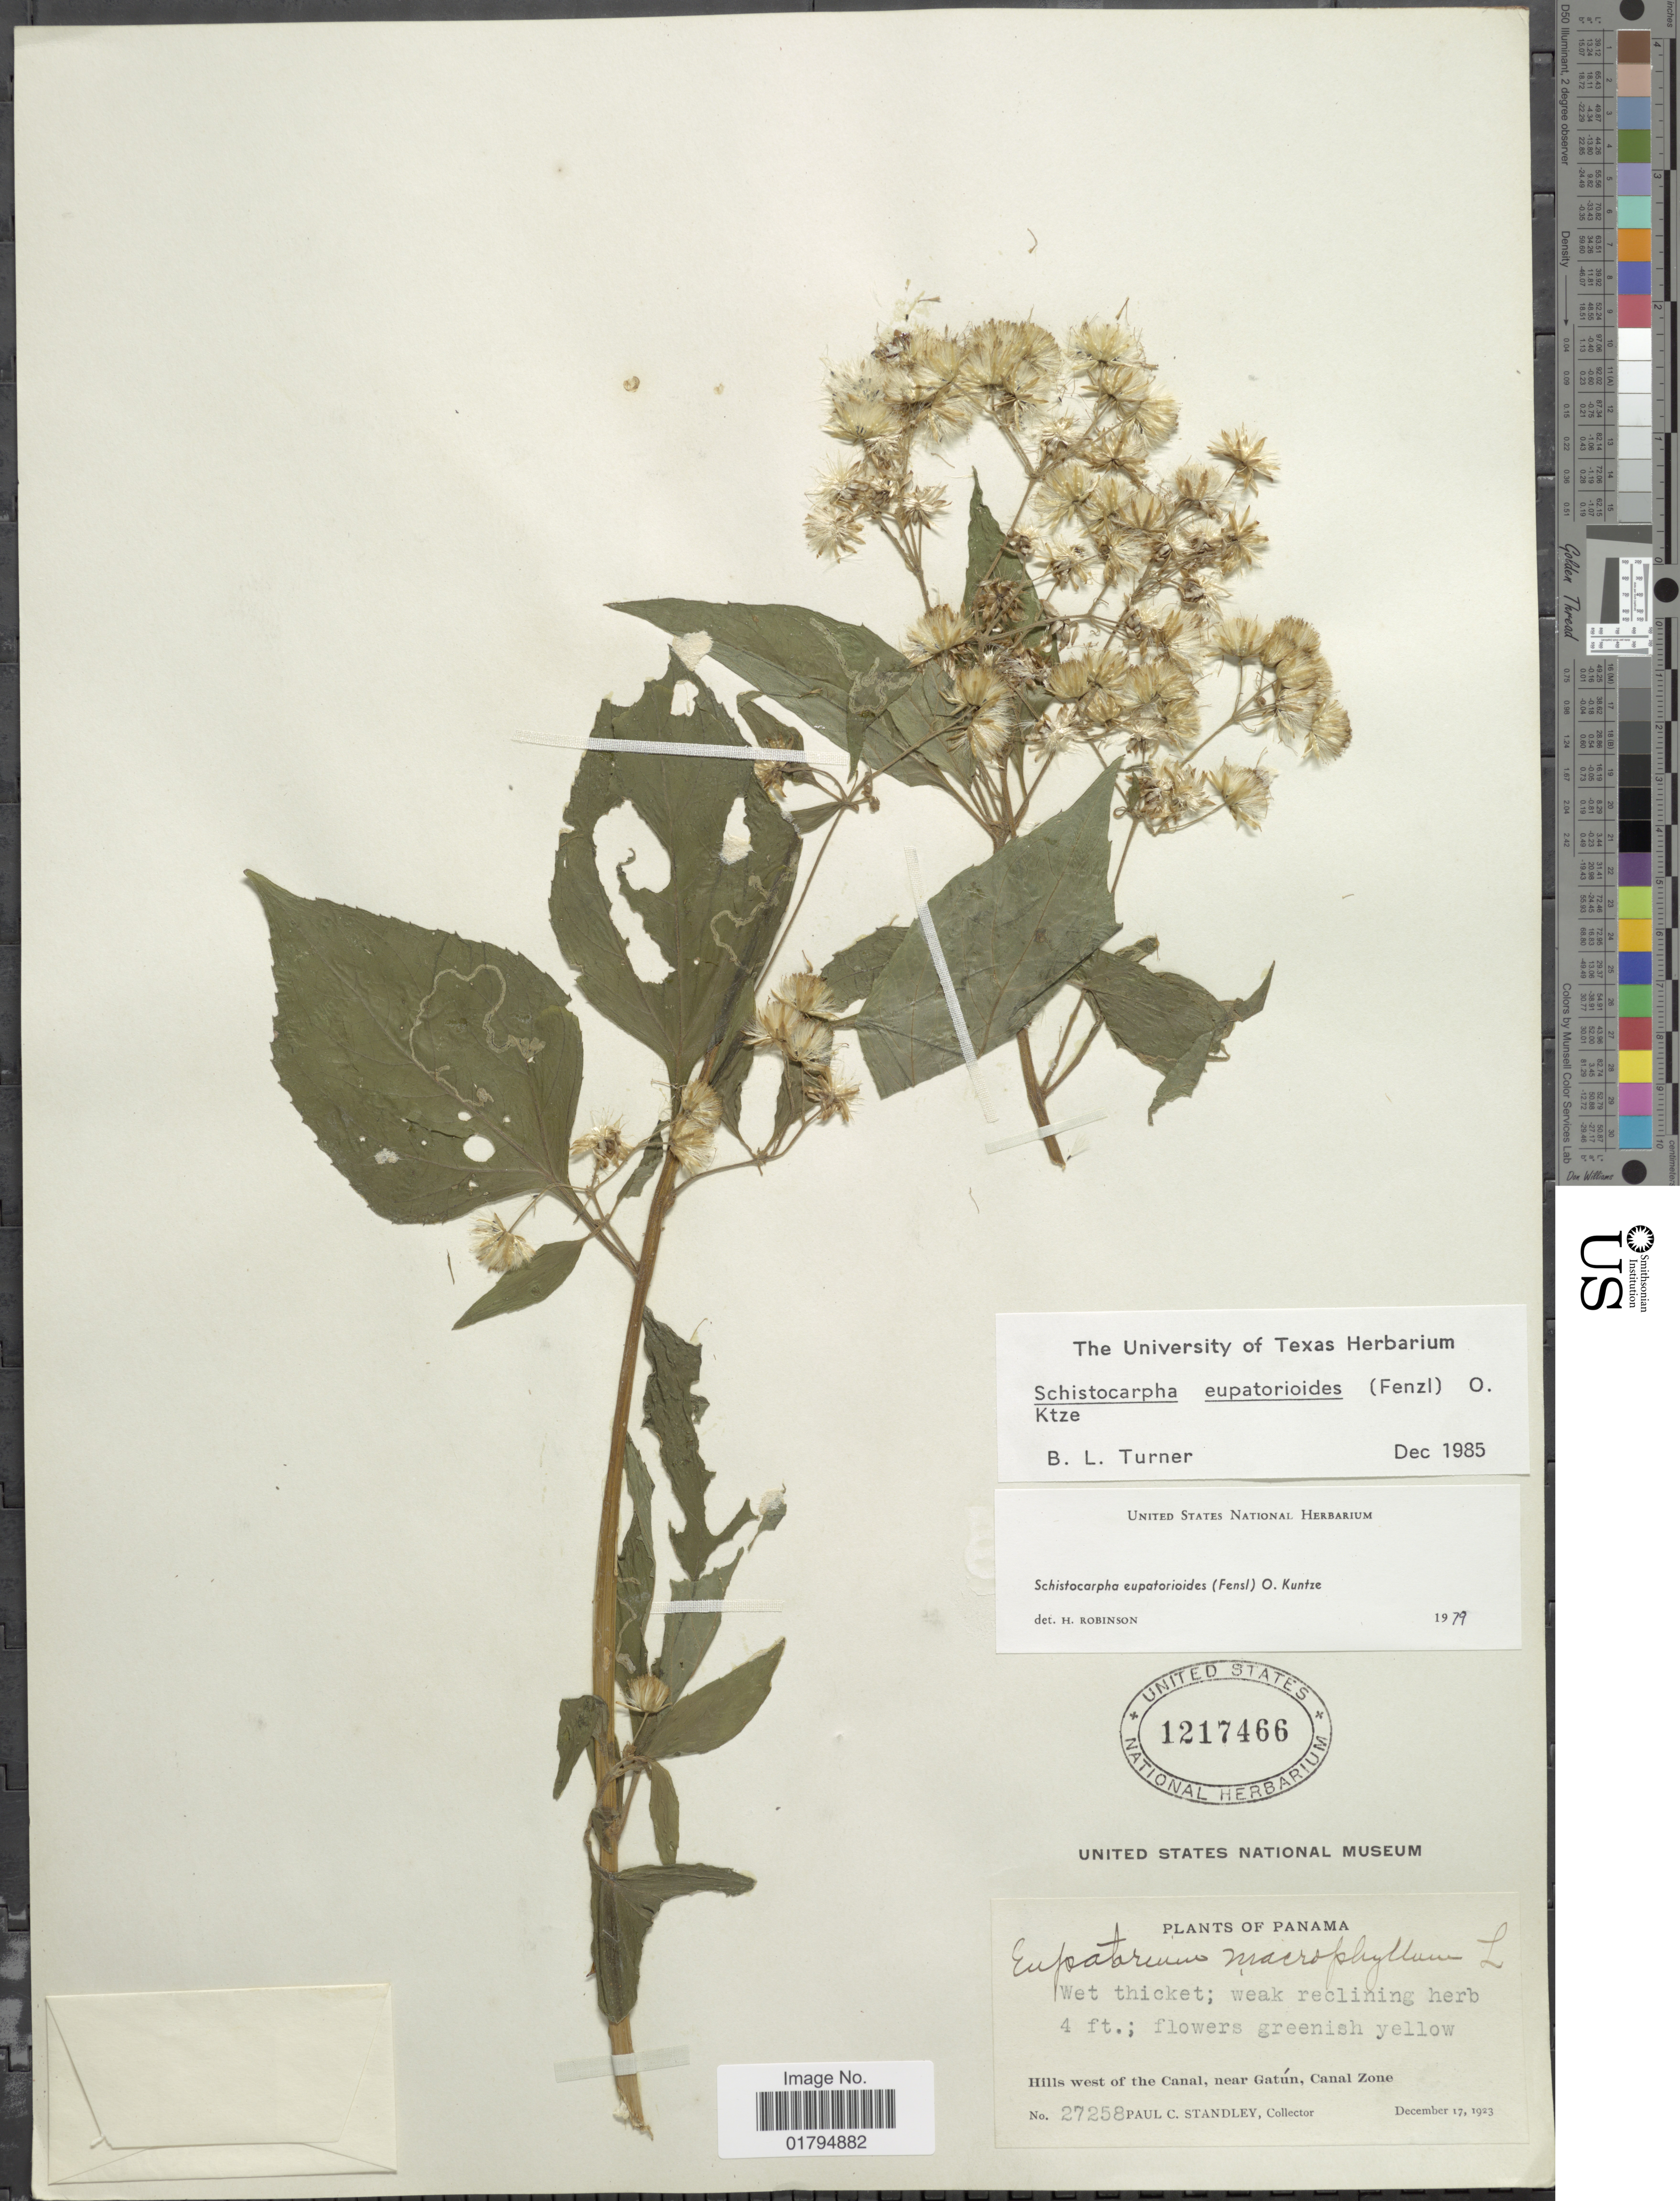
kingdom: Plantae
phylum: Tracheophyta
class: Magnoliopsida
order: Asterales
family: Asteraceae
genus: Schistocarpha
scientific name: Schistocarpha eupatorioides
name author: (Fenzl) Kuntze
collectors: P. C. Standley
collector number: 27258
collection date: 1923-12-17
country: Panama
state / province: Colón / Panamá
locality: Canal Zone, Hills west of the Canal, near Gatun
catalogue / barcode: US 1217466